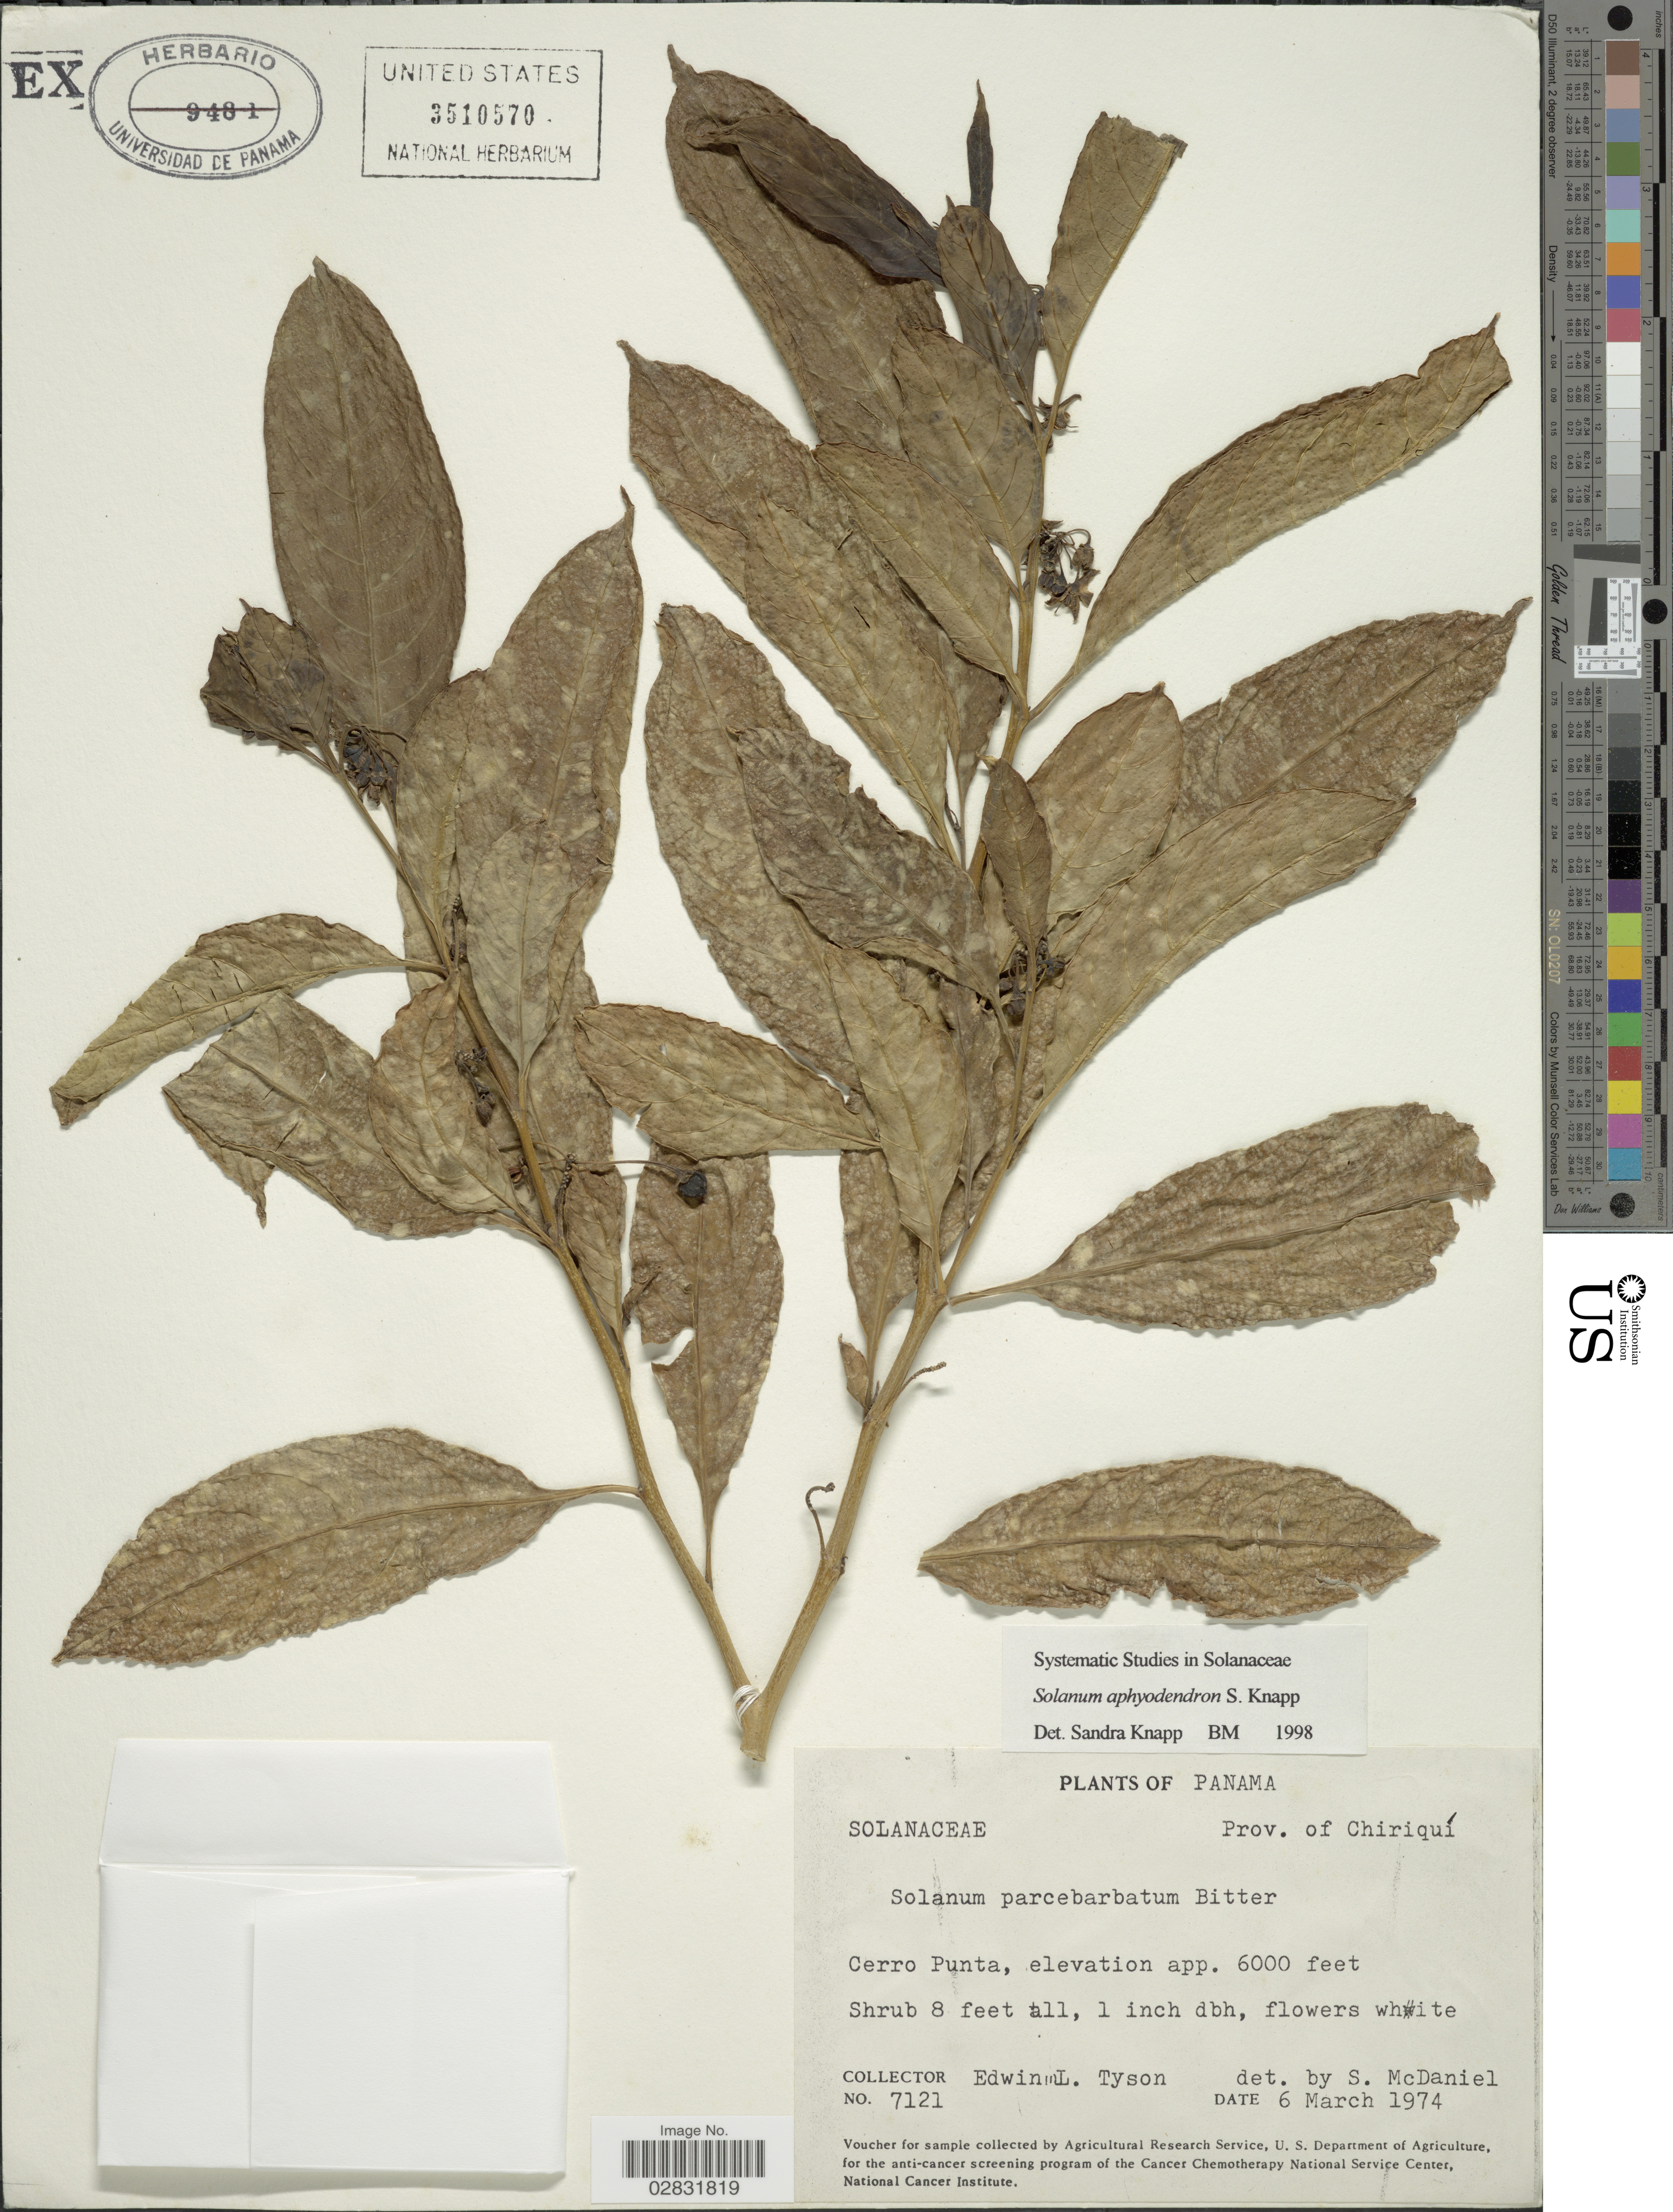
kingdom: Plantae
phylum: Tracheophyta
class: Magnoliopsida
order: Solanales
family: Solanaceae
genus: Solanum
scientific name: Solanum aphyodendron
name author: S. Knapp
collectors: E. L. Tyson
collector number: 7121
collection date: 1974-03-06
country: Panama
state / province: Chiriqui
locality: Cerro Punta.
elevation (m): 1829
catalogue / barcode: US 3510570